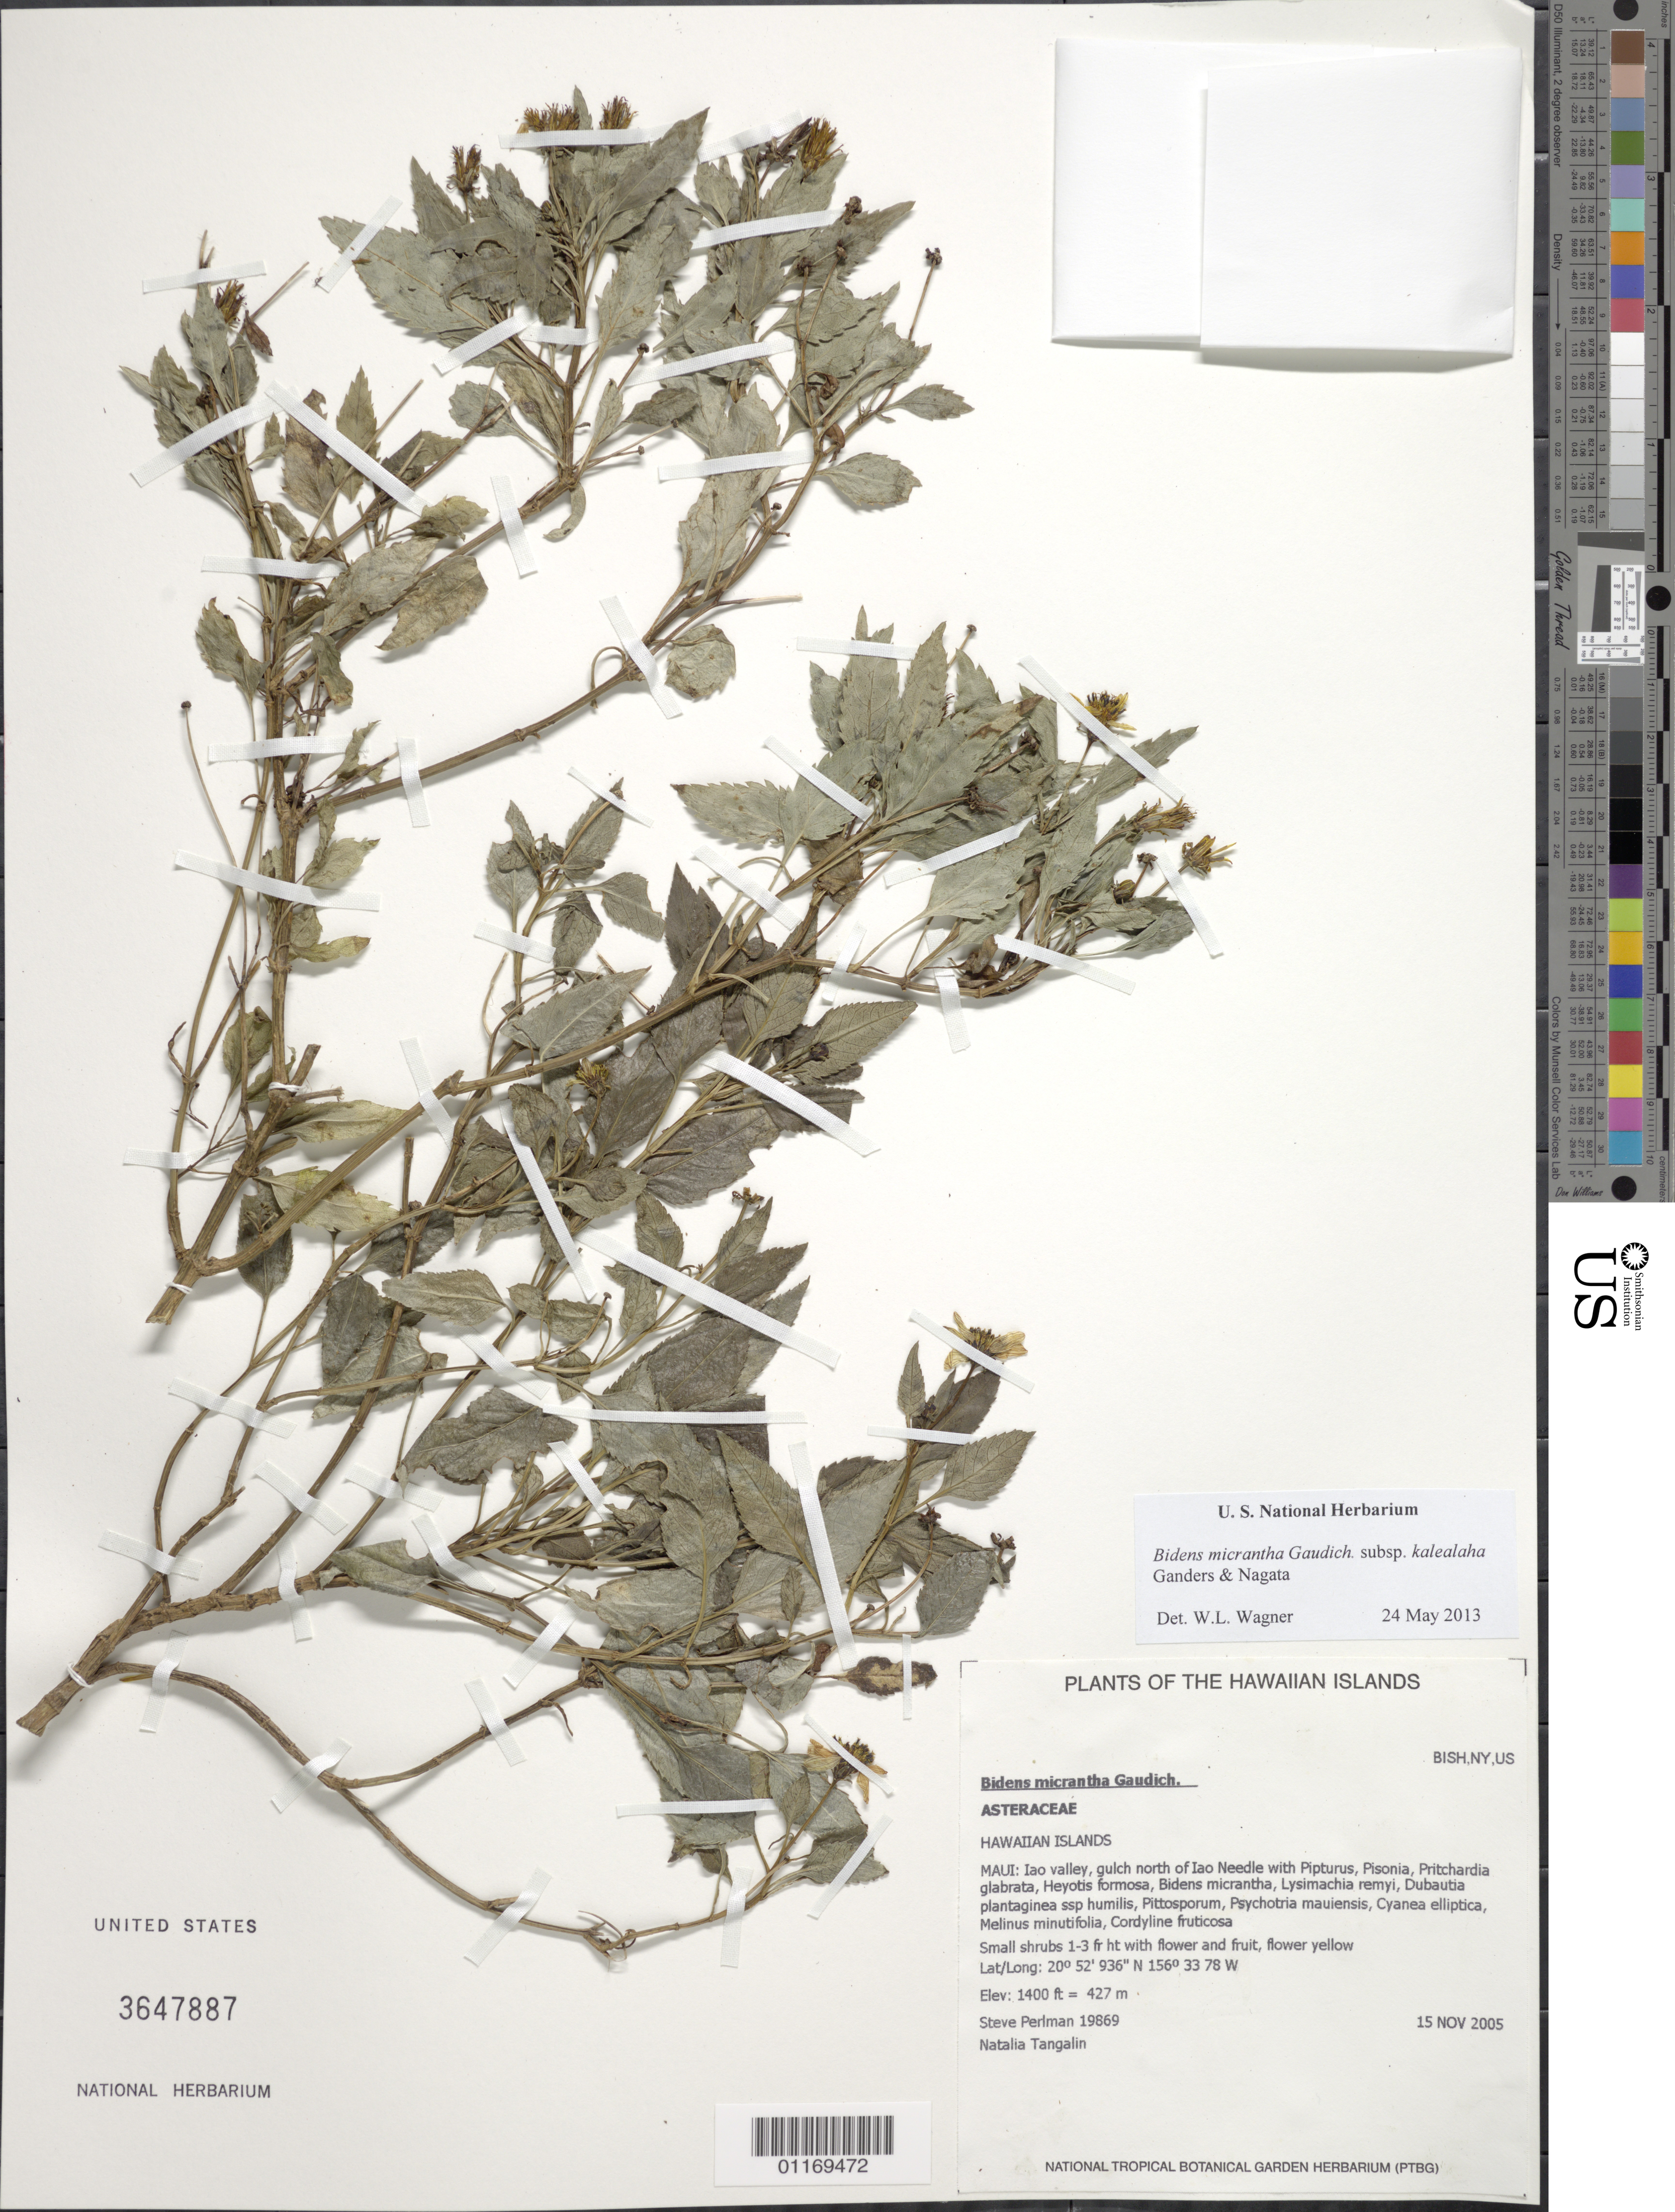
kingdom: Plantae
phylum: Tracheophyta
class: Magnoliopsida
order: Asterales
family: Asteraceae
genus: Bidens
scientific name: Bidens micrantha subsp. kalealaha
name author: Nagata & Ganders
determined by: Wagner, W. L., (BOT), Smithsonian Institution - National Museum of Natural History (UNITED STATES)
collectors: S. P. Perlman & N. Tangalin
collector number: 19869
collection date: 2005-11-15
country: United States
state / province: Hawaii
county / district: Maui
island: Maui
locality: Iao Valley, gulch north of Iao Needle.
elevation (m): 427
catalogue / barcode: US 3647887